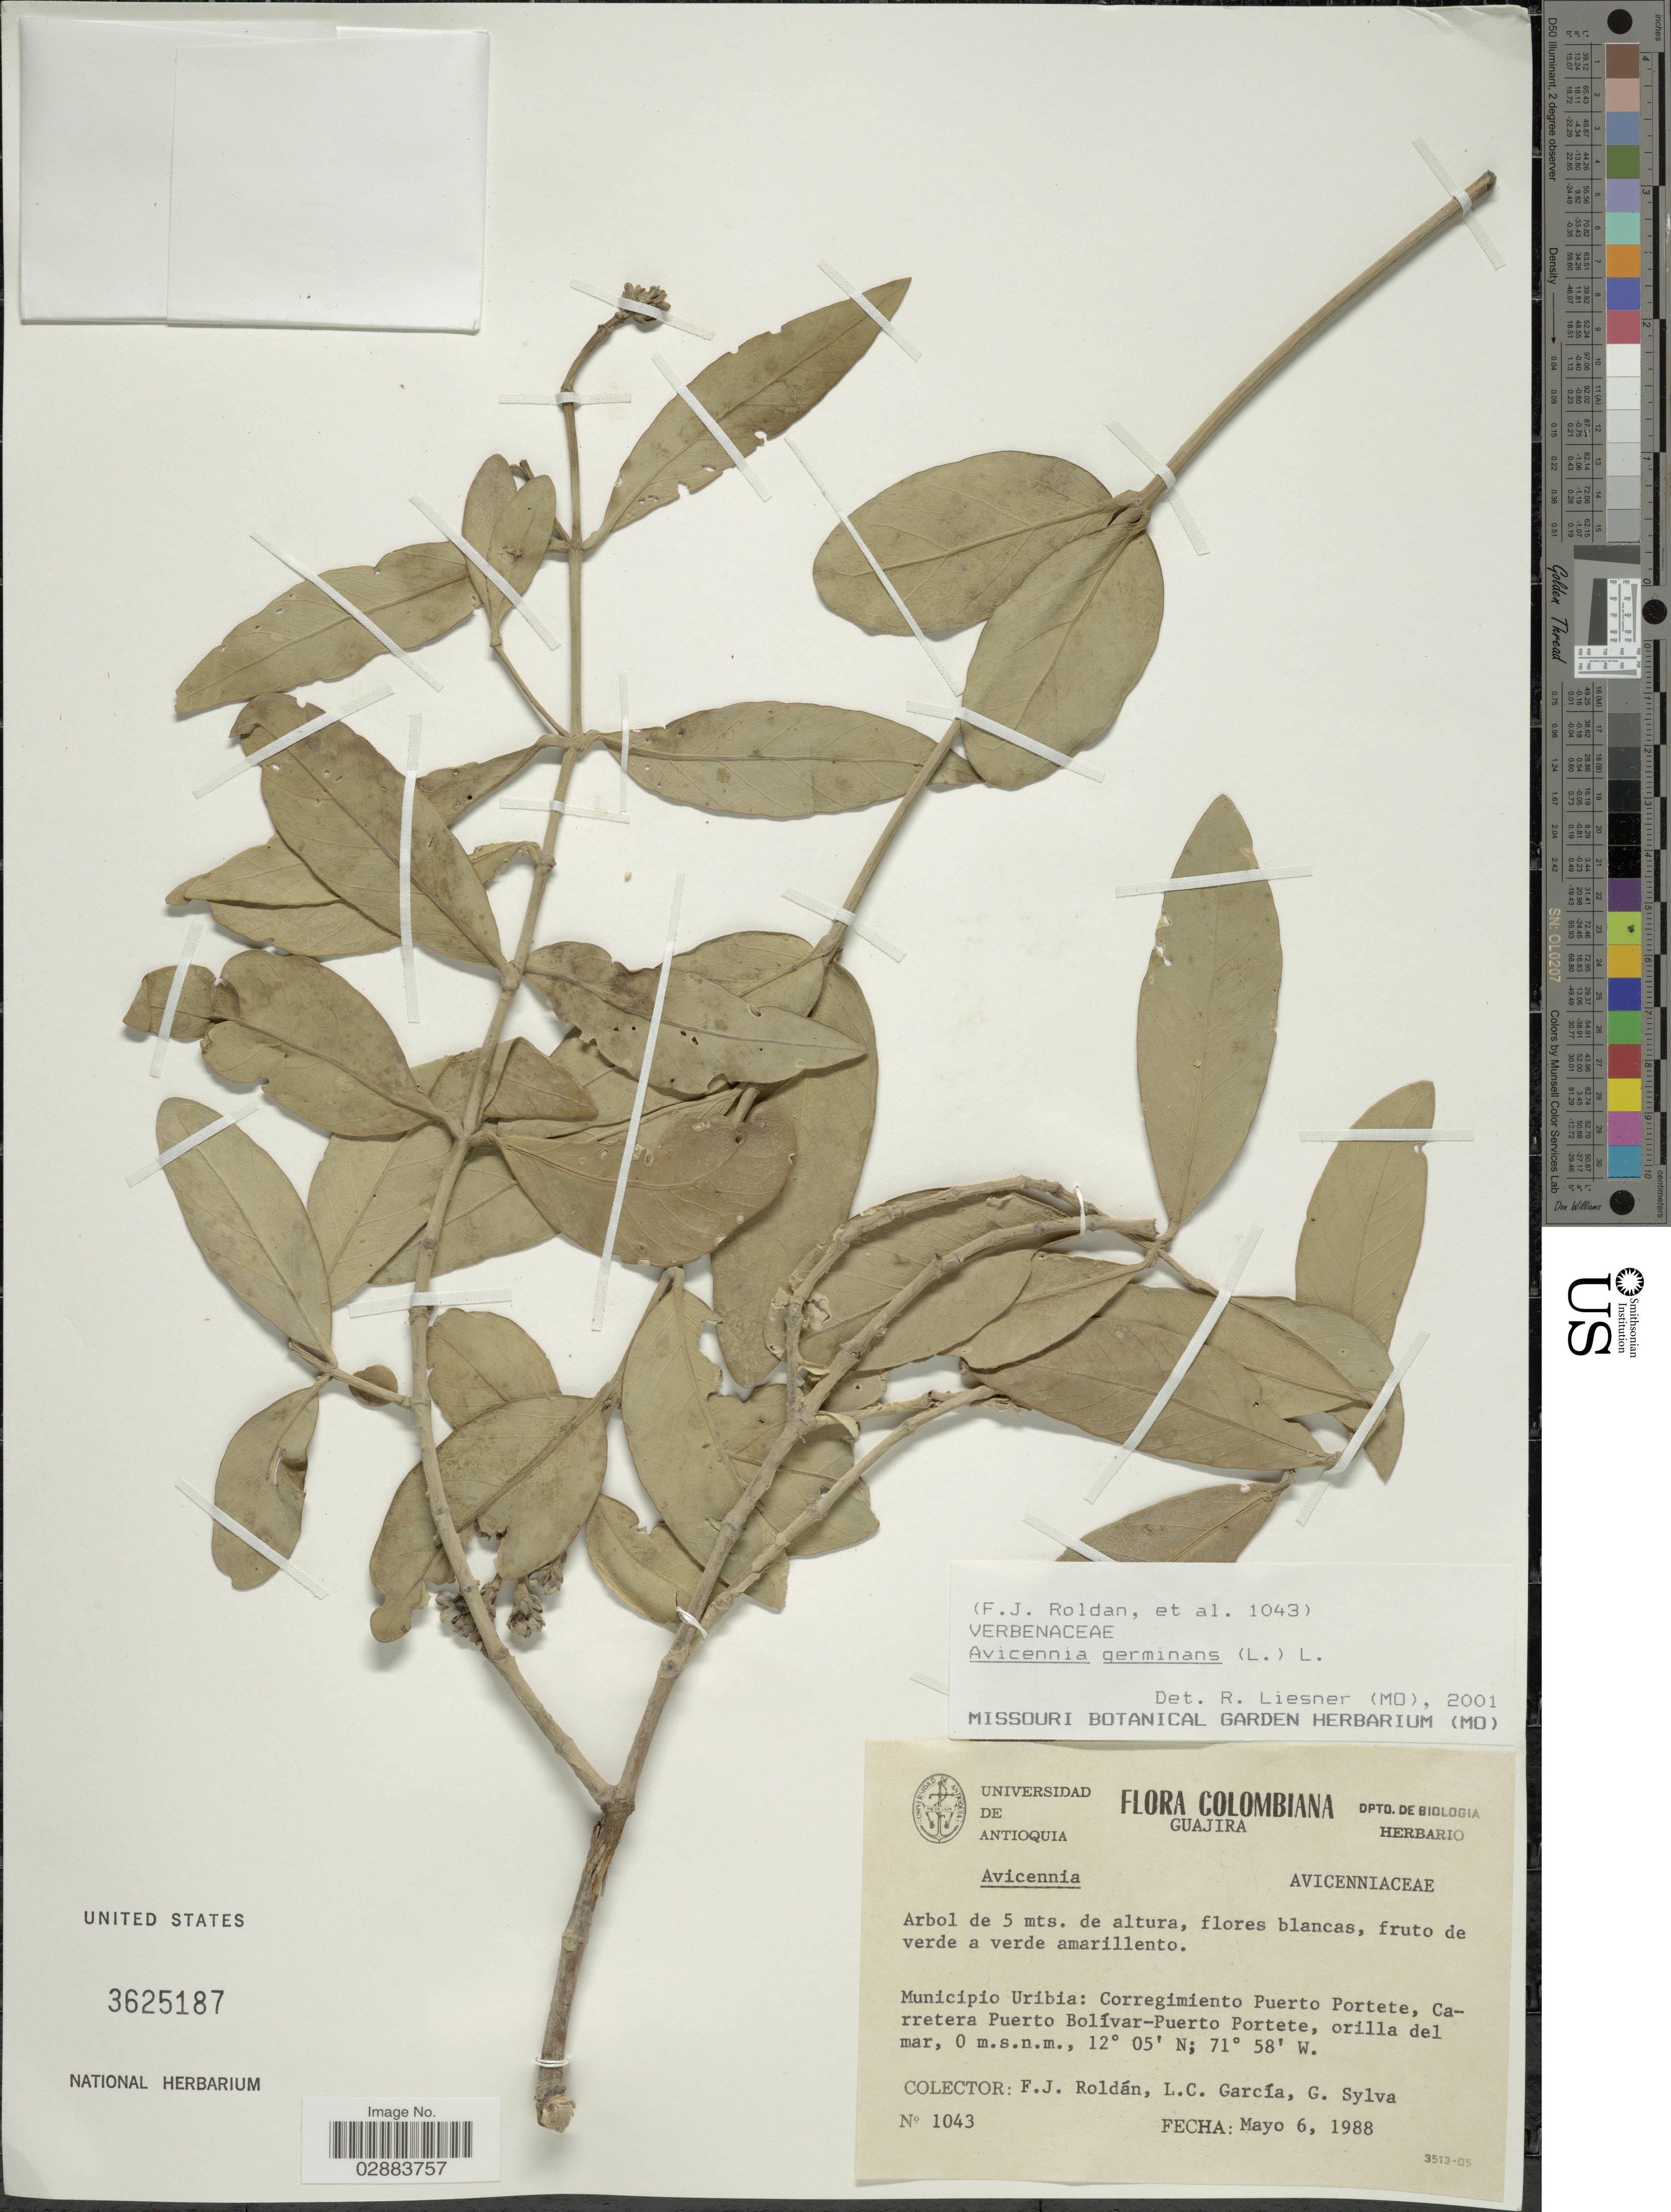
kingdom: Plantae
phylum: Tracheophyta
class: Magnoliopsida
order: Lamiales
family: Acanthaceae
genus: Avicennia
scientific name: Avicennia germinans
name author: (L.) L.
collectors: F. J. Roldán, L. C. Garcia & G. Sylva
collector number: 1043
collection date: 1988-05-06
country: Paraguay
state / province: Guaira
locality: Guajira. Municipio Uribia: Corregimiento Puerto Portete, Carretera Puerto Bolívar-Puerto Portete, orilla del mar.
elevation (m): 0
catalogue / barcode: US 3625187